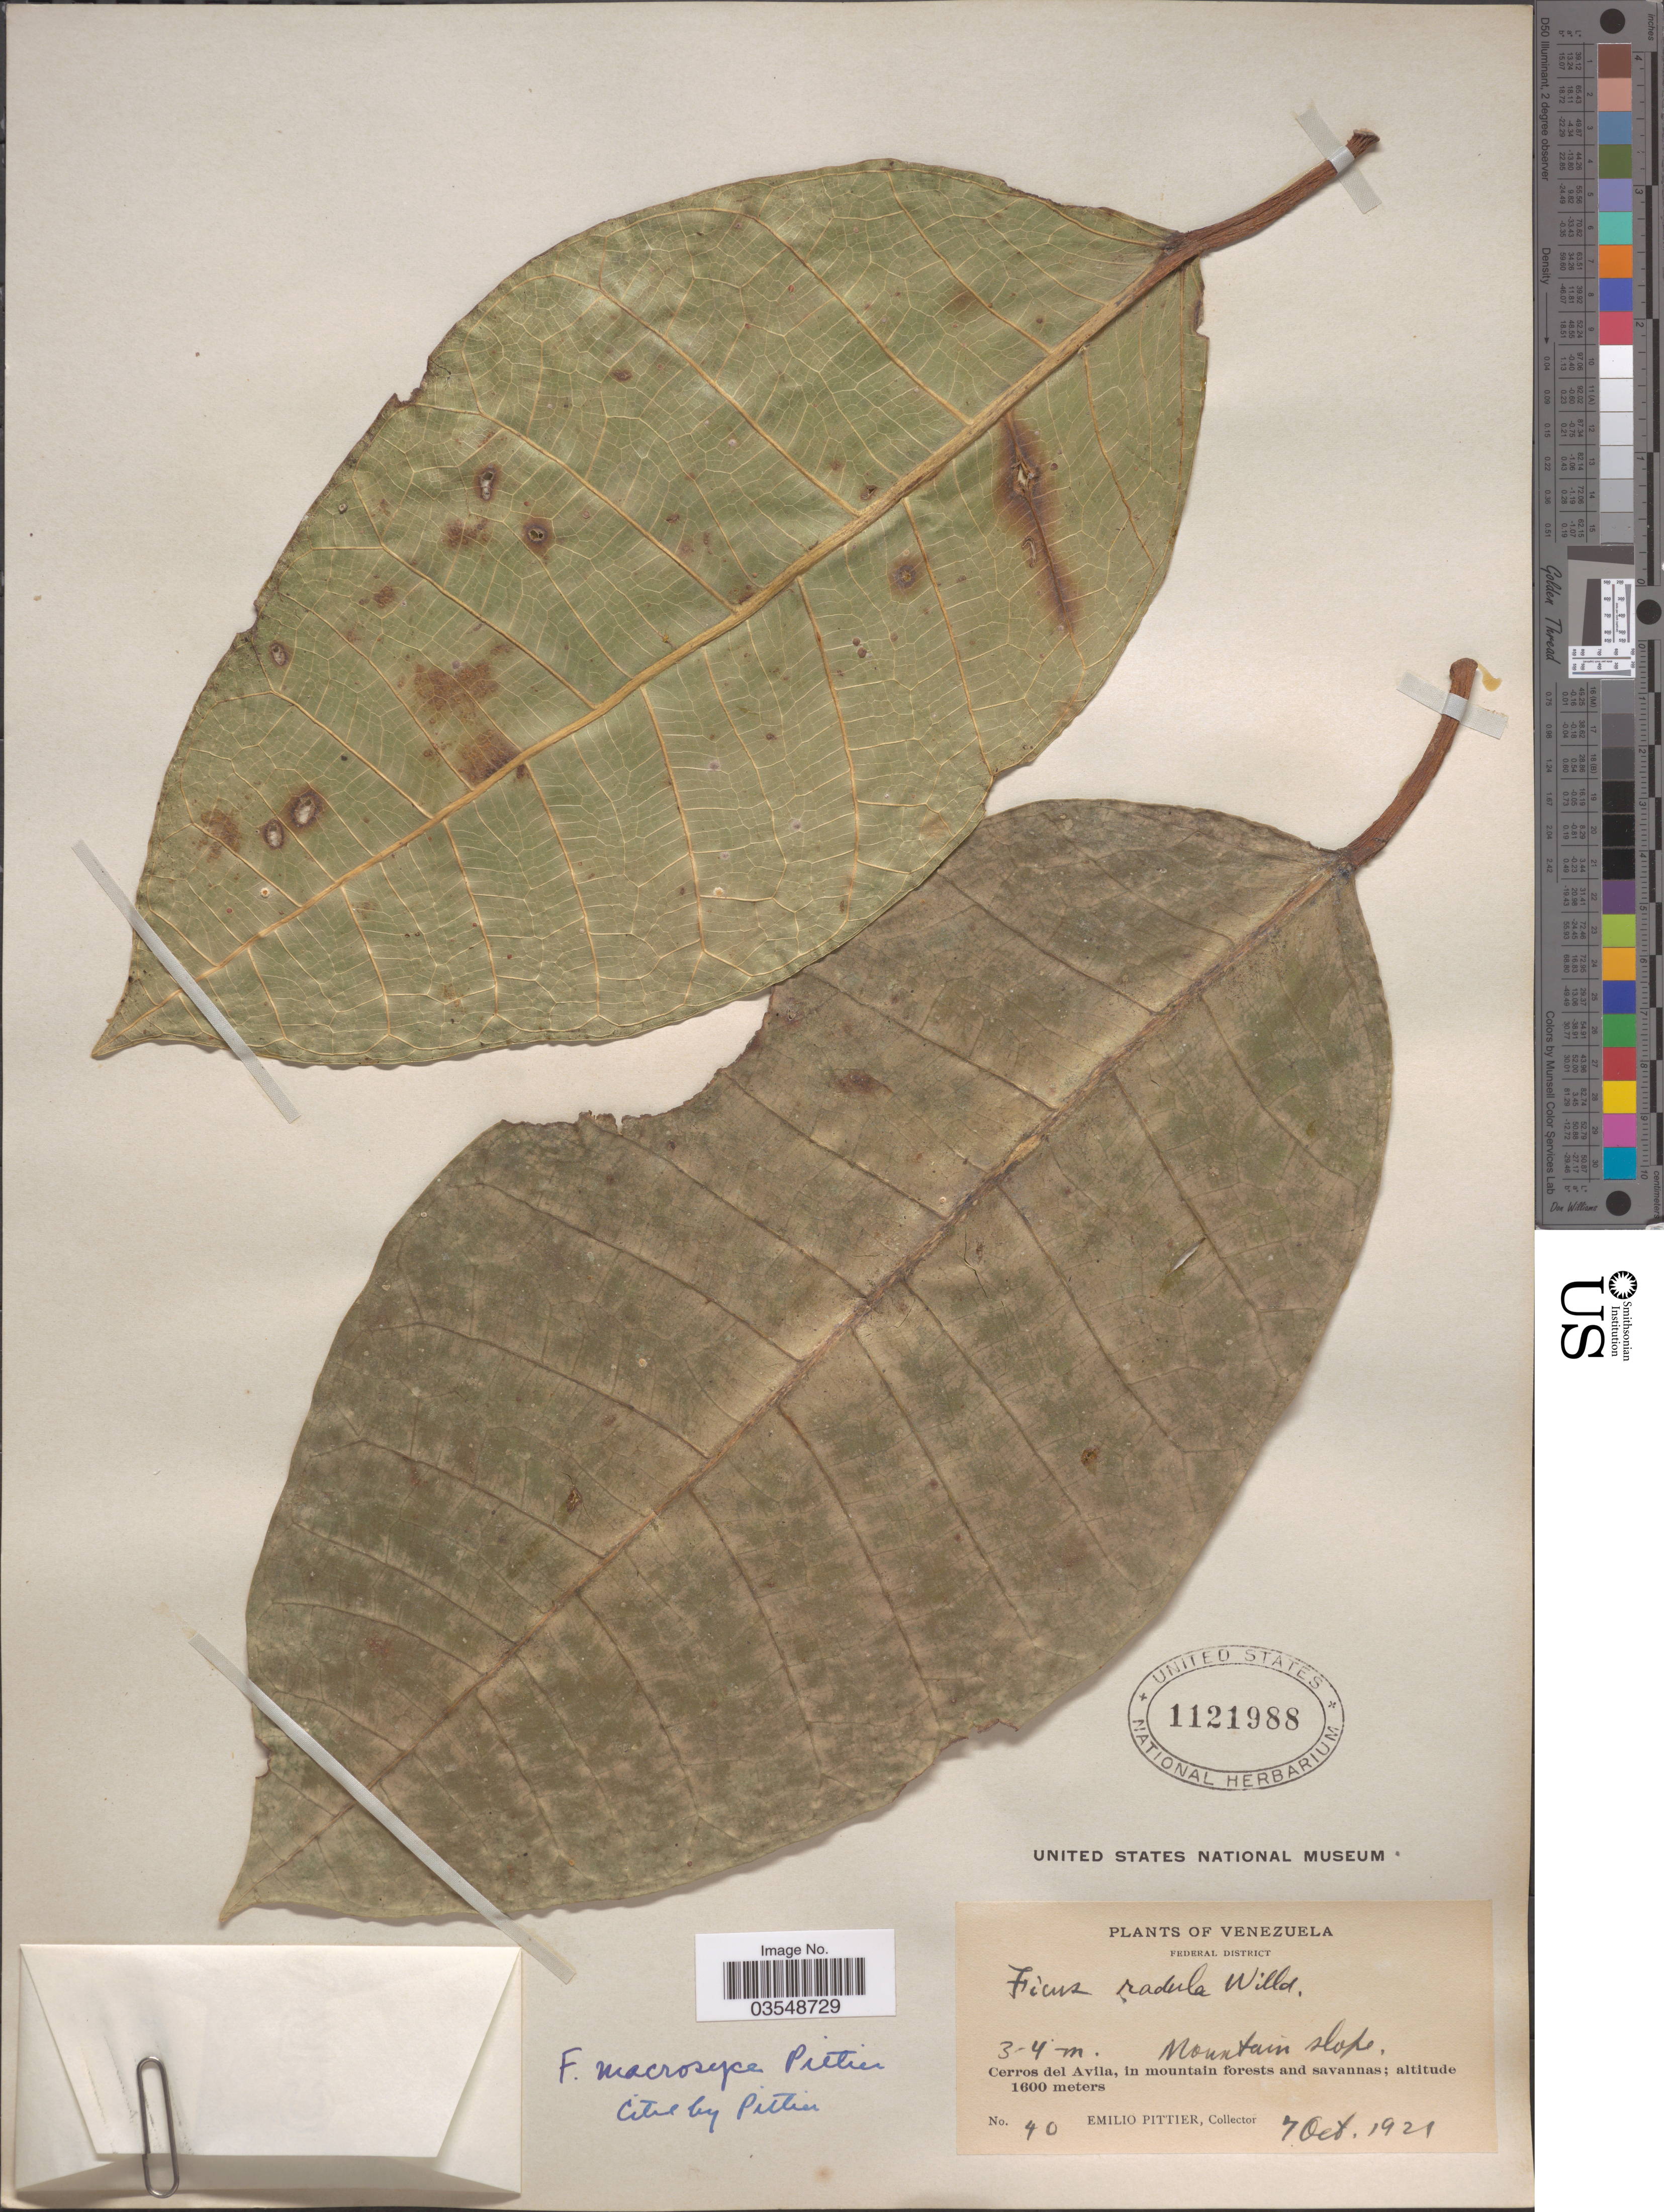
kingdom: Plantae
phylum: Tracheophyta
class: Magnoliopsida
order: Rosales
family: Moraceae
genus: Ficus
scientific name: Ficus macrosyce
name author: Pittier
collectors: E. Pittier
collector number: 40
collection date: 1921-10-07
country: Venezuela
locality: Federal District. Cerros del Avila, in mountain forests and savannas.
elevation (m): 1600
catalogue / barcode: US 1121988